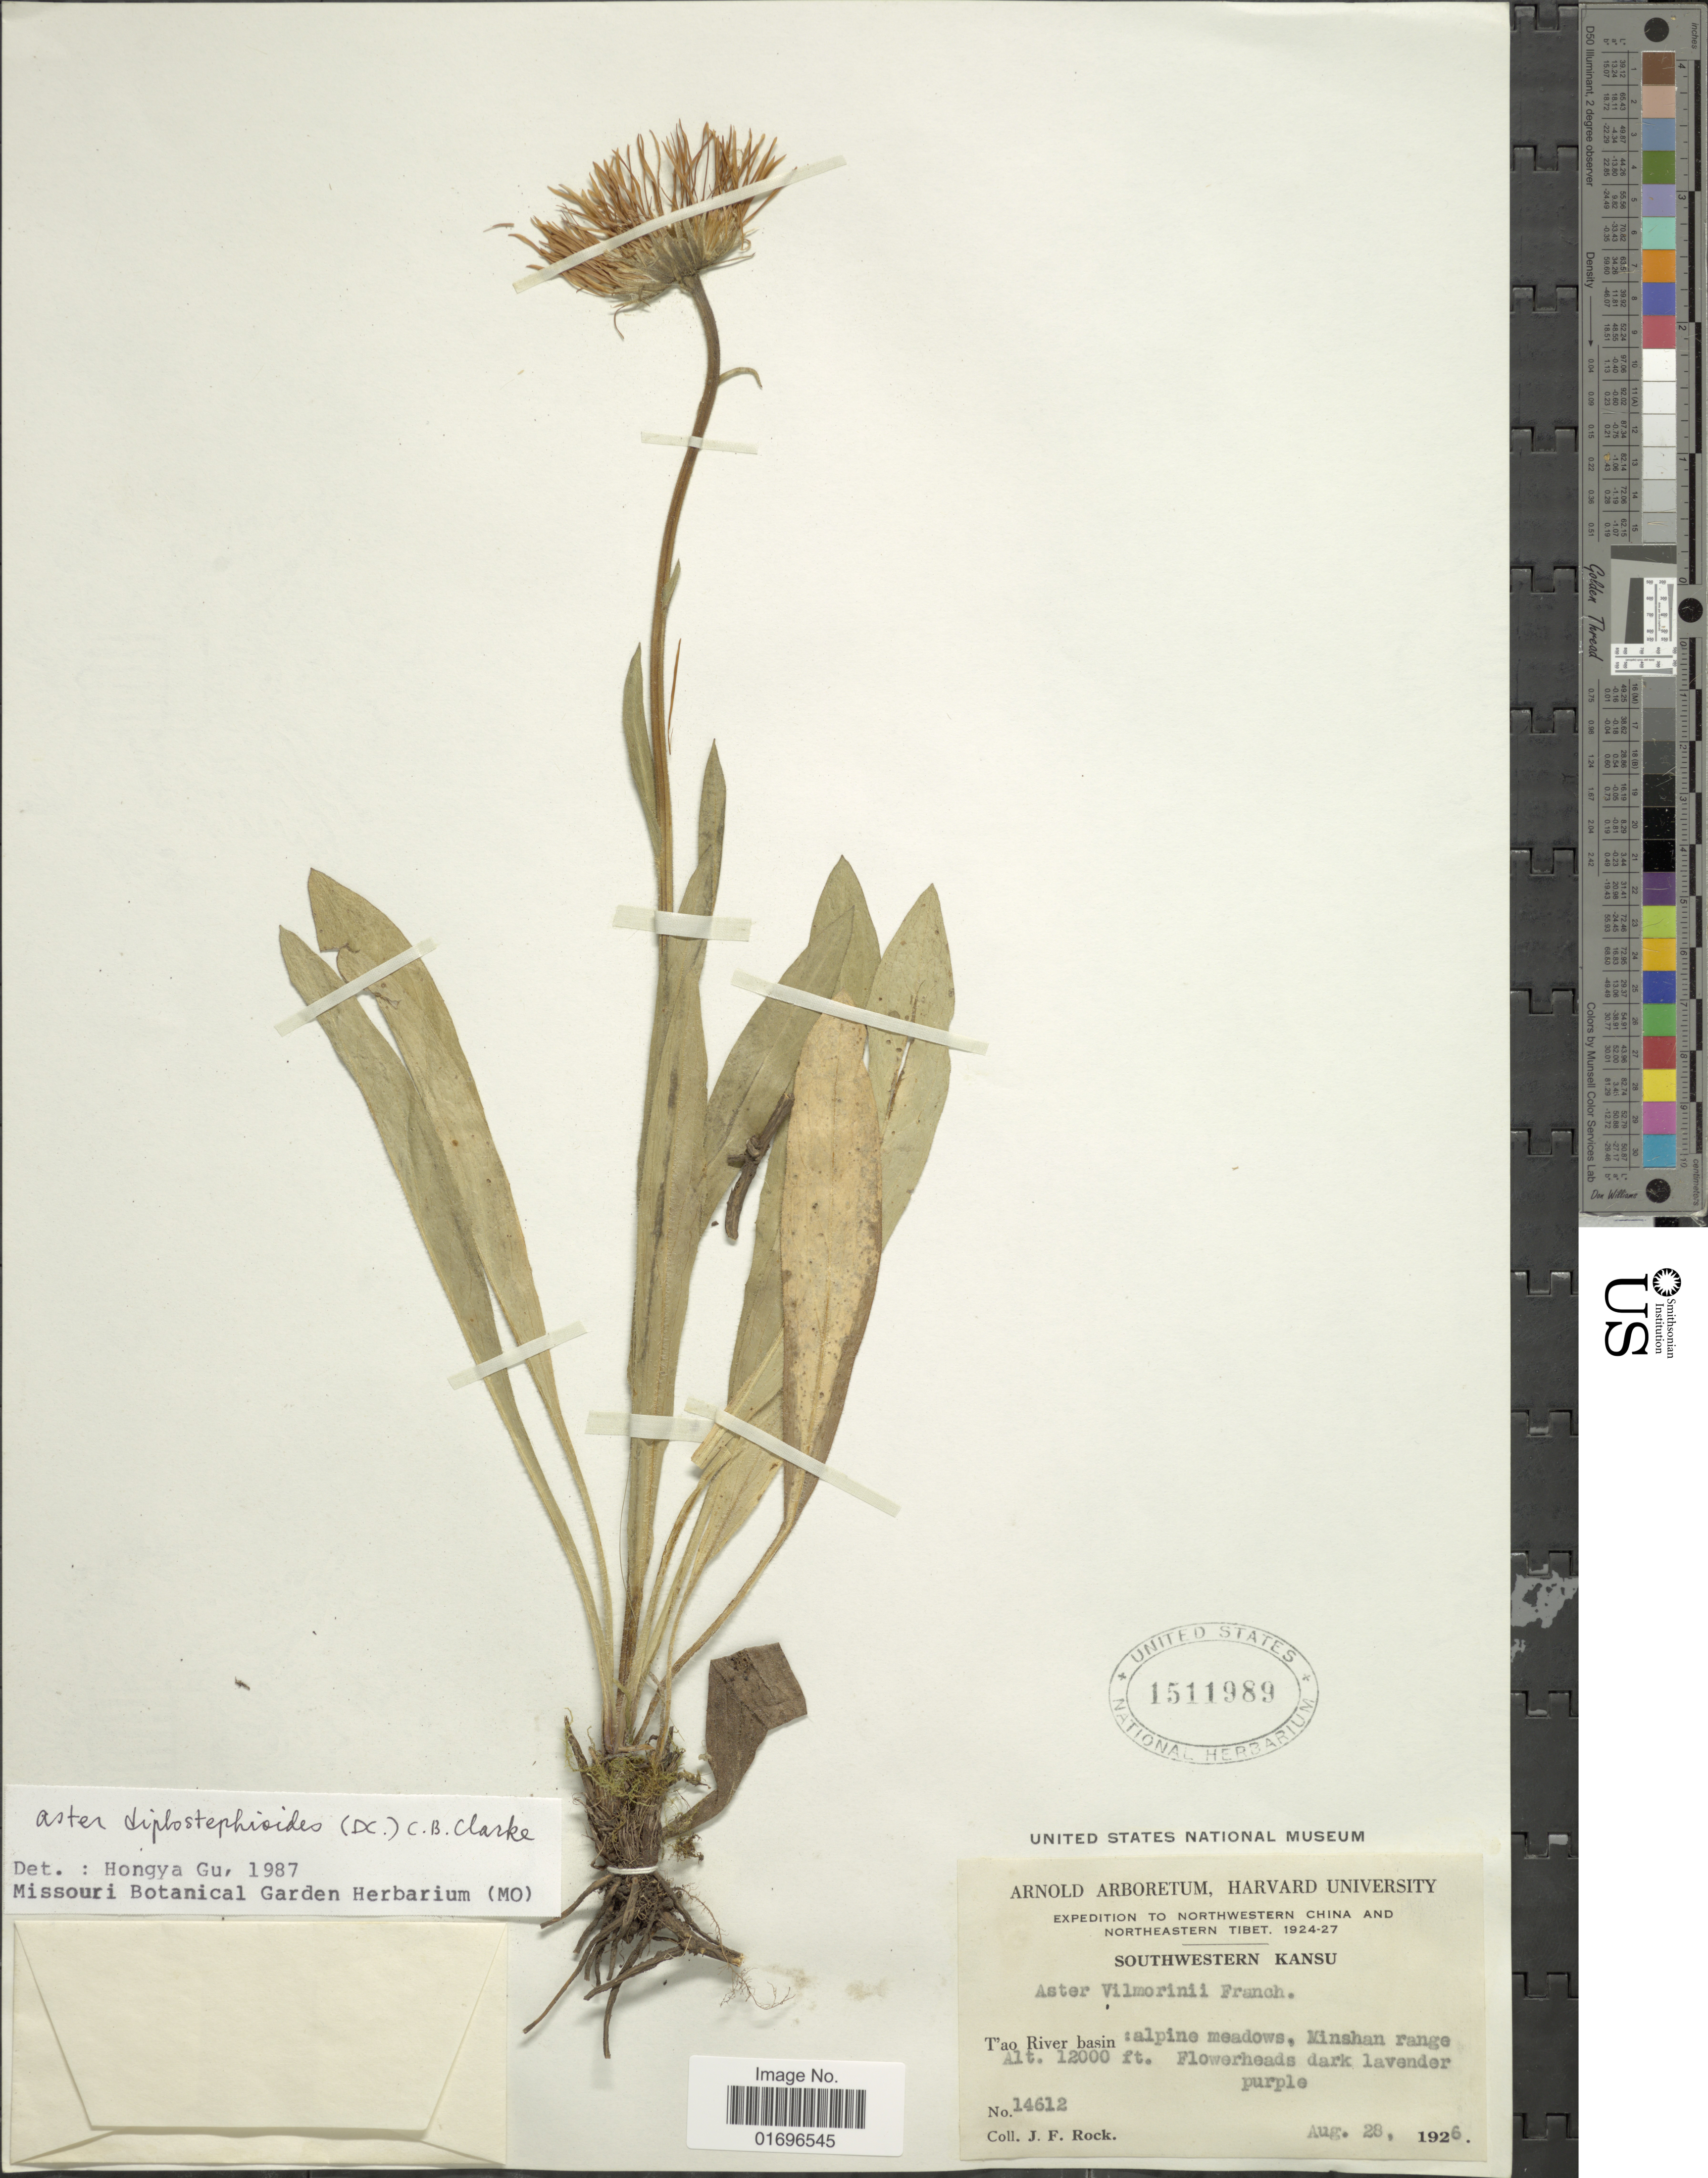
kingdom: Plantae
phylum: Tracheophyta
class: Magnoliopsida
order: Asterales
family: Asteraceae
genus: Aster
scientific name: Aster diplostephioides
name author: (DC.) Benth. ex C.B. Clarke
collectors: J. Rock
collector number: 14612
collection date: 1926-08-28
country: China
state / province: Gansu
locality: Northwestern China and Northeastern Tibet. T'ao River basin: alpine meadows, Minshan range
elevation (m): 3658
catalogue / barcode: US 1511989